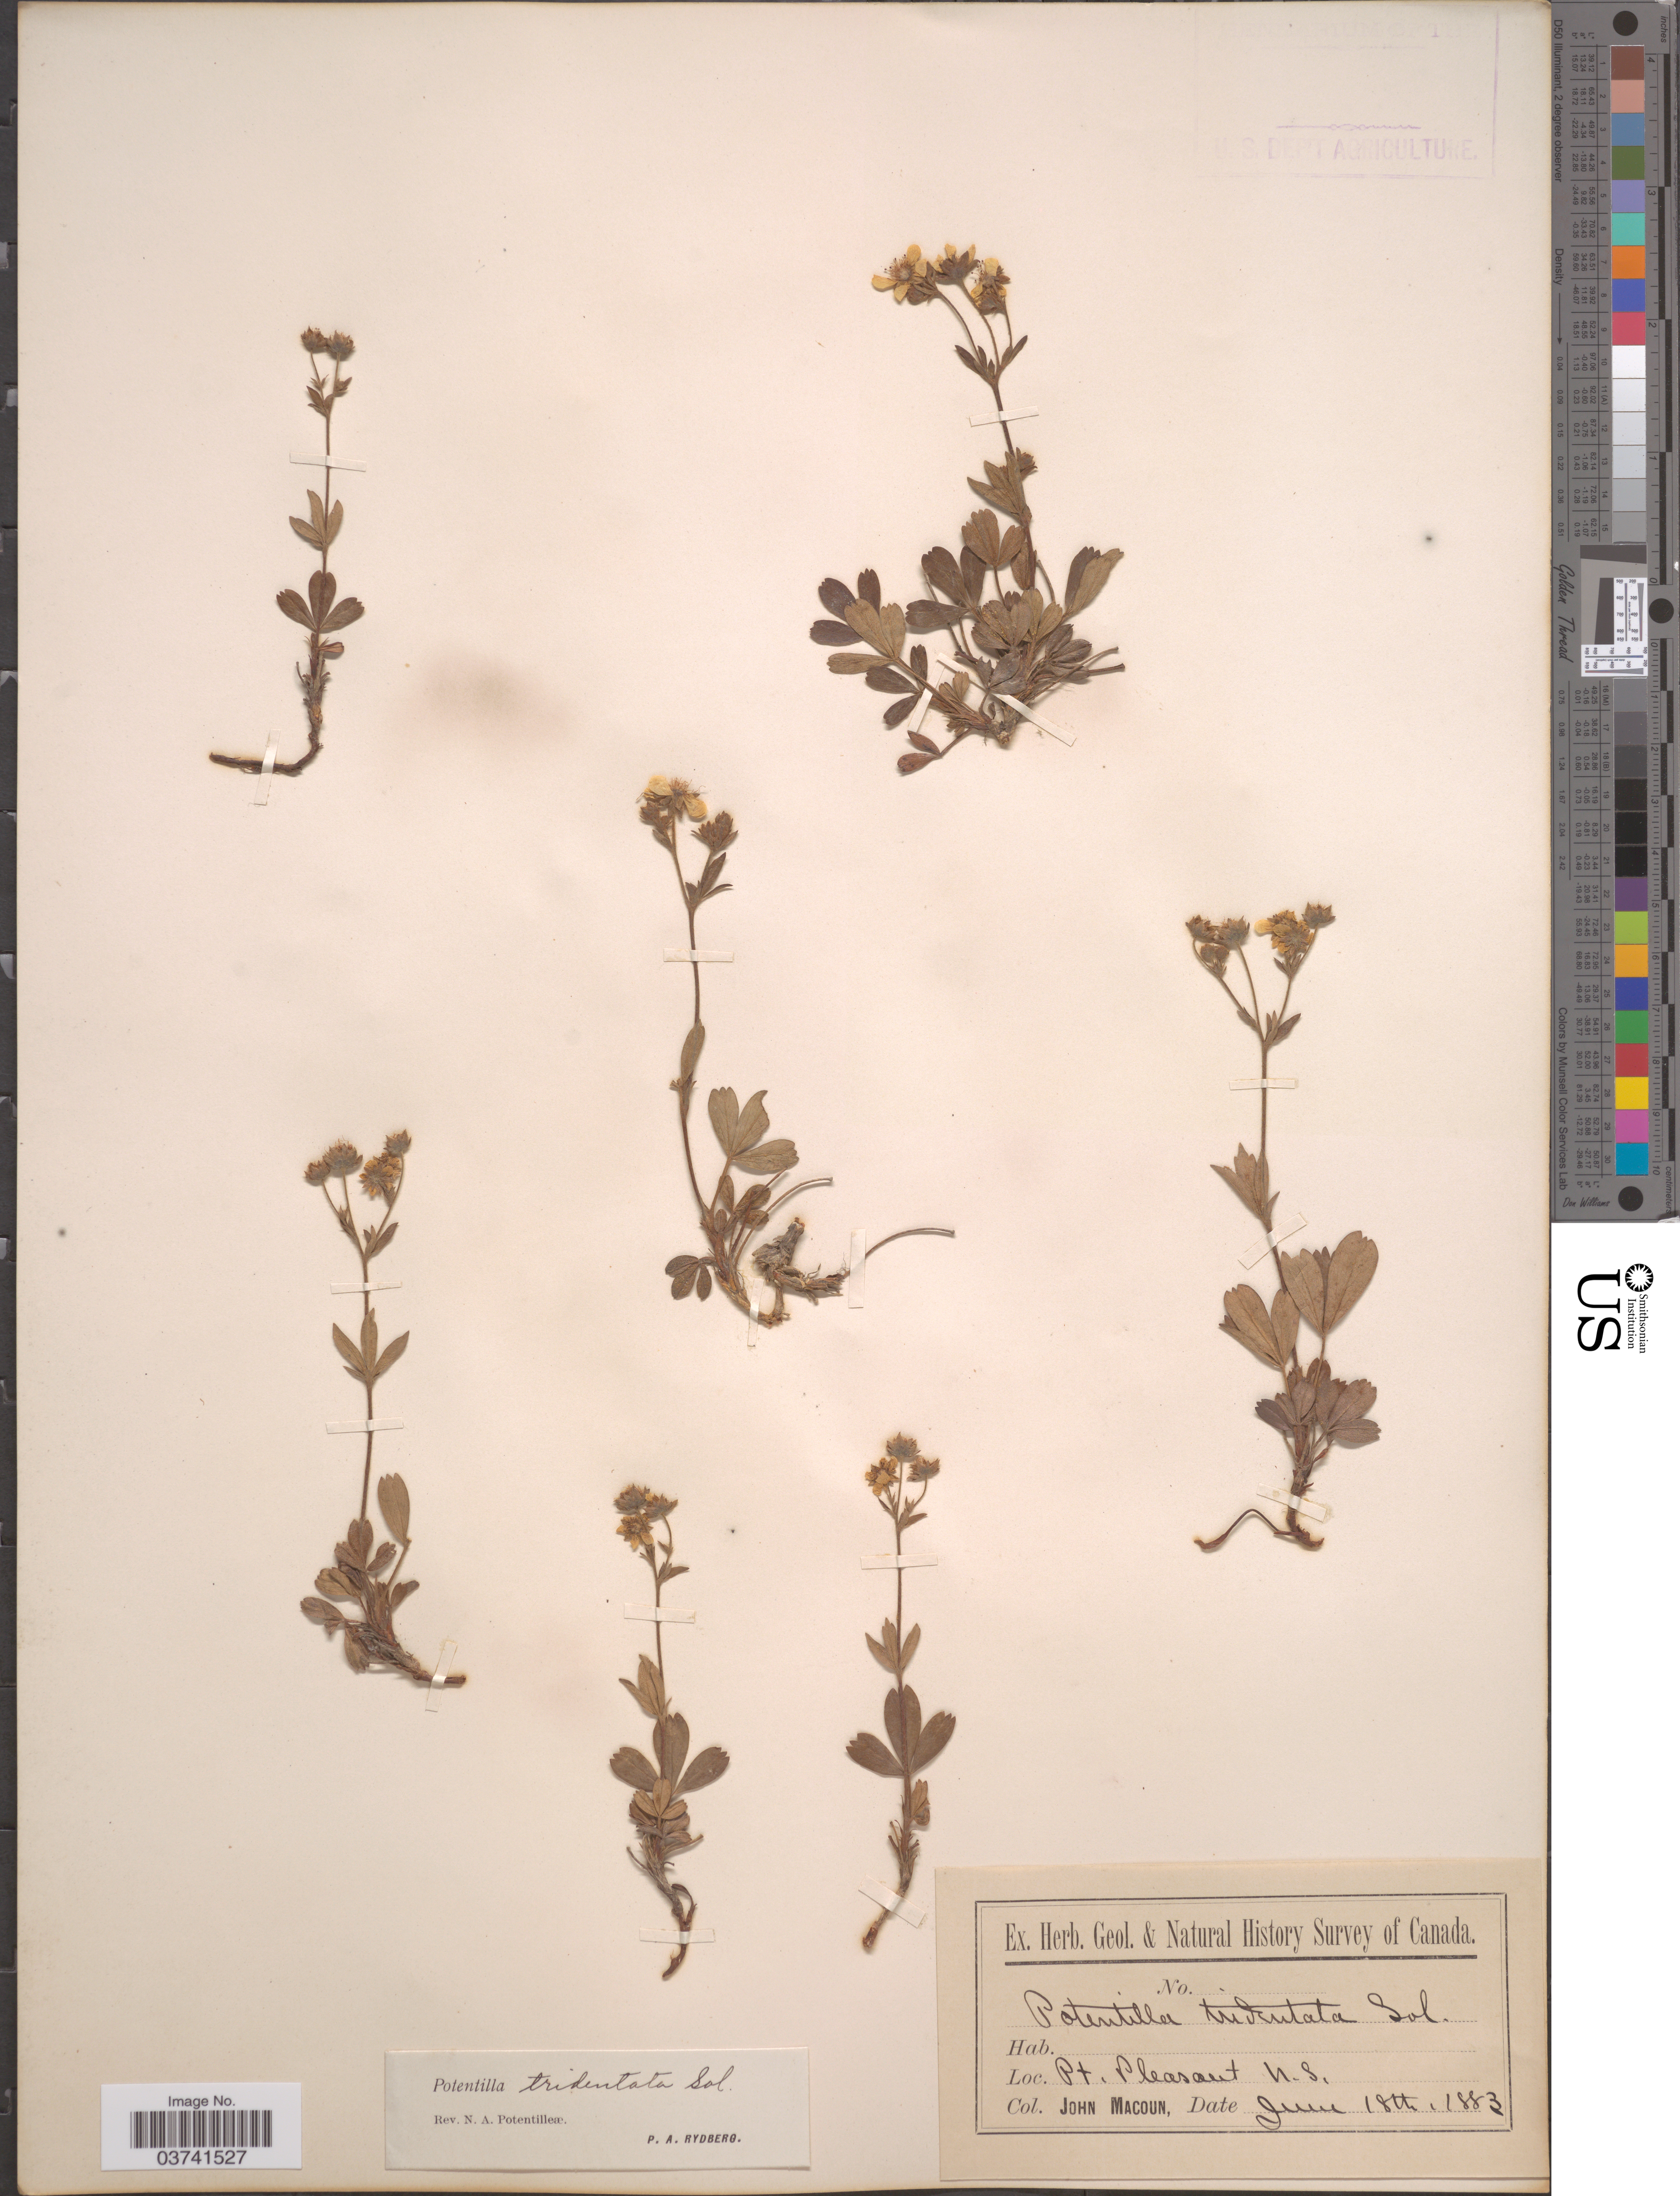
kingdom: Plantae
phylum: Tracheophyta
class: Magnoliopsida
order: Rosales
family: Rosaceae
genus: Potentilla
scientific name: Potentilla tridentata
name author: Aiton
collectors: J. Macoun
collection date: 1883-06-18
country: Canada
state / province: Nova Scotia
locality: Pt. Pleasant.